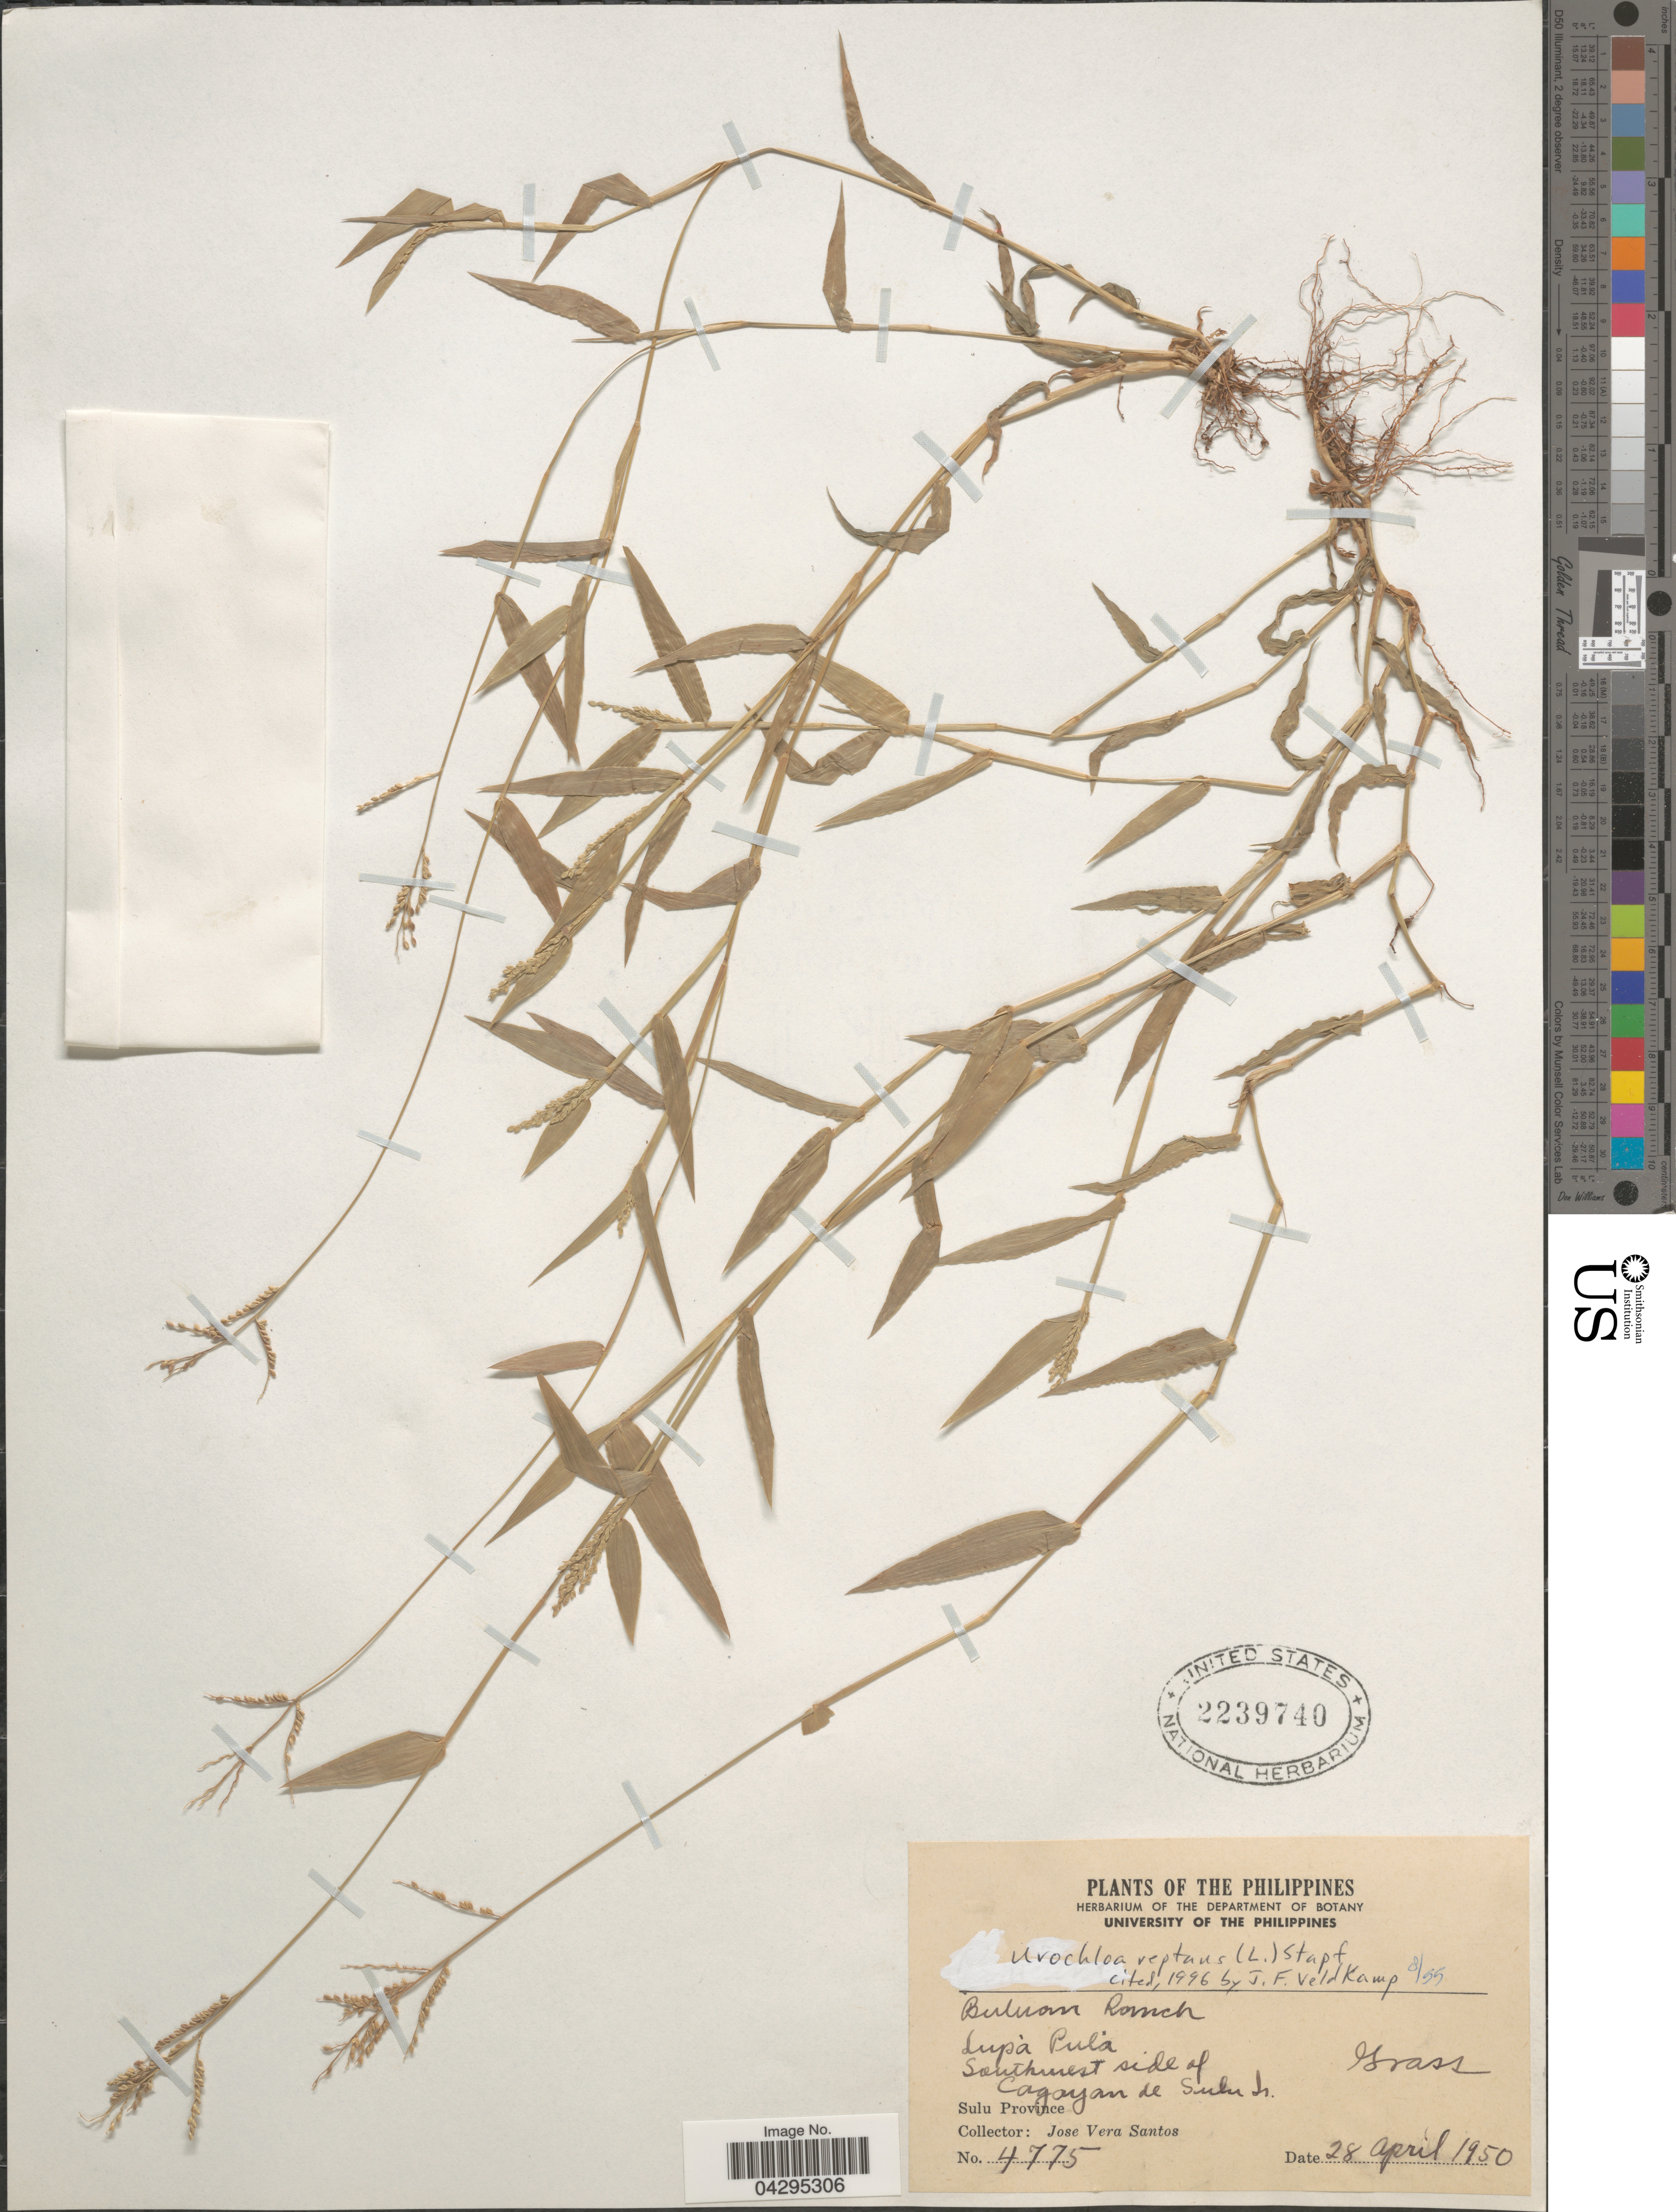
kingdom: Plantae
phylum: Tracheophyta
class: Liliopsida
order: Poales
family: Poaceae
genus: Urochloa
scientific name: Urochloa reptans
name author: (L.) Stapf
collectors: J. Santos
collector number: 4775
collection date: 1950-04-28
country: Philippines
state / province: Muslim Mindanao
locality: Lupa Pula Southwest side of Cagayan de Sulu Is. Sulu Province.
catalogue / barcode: US 2239740